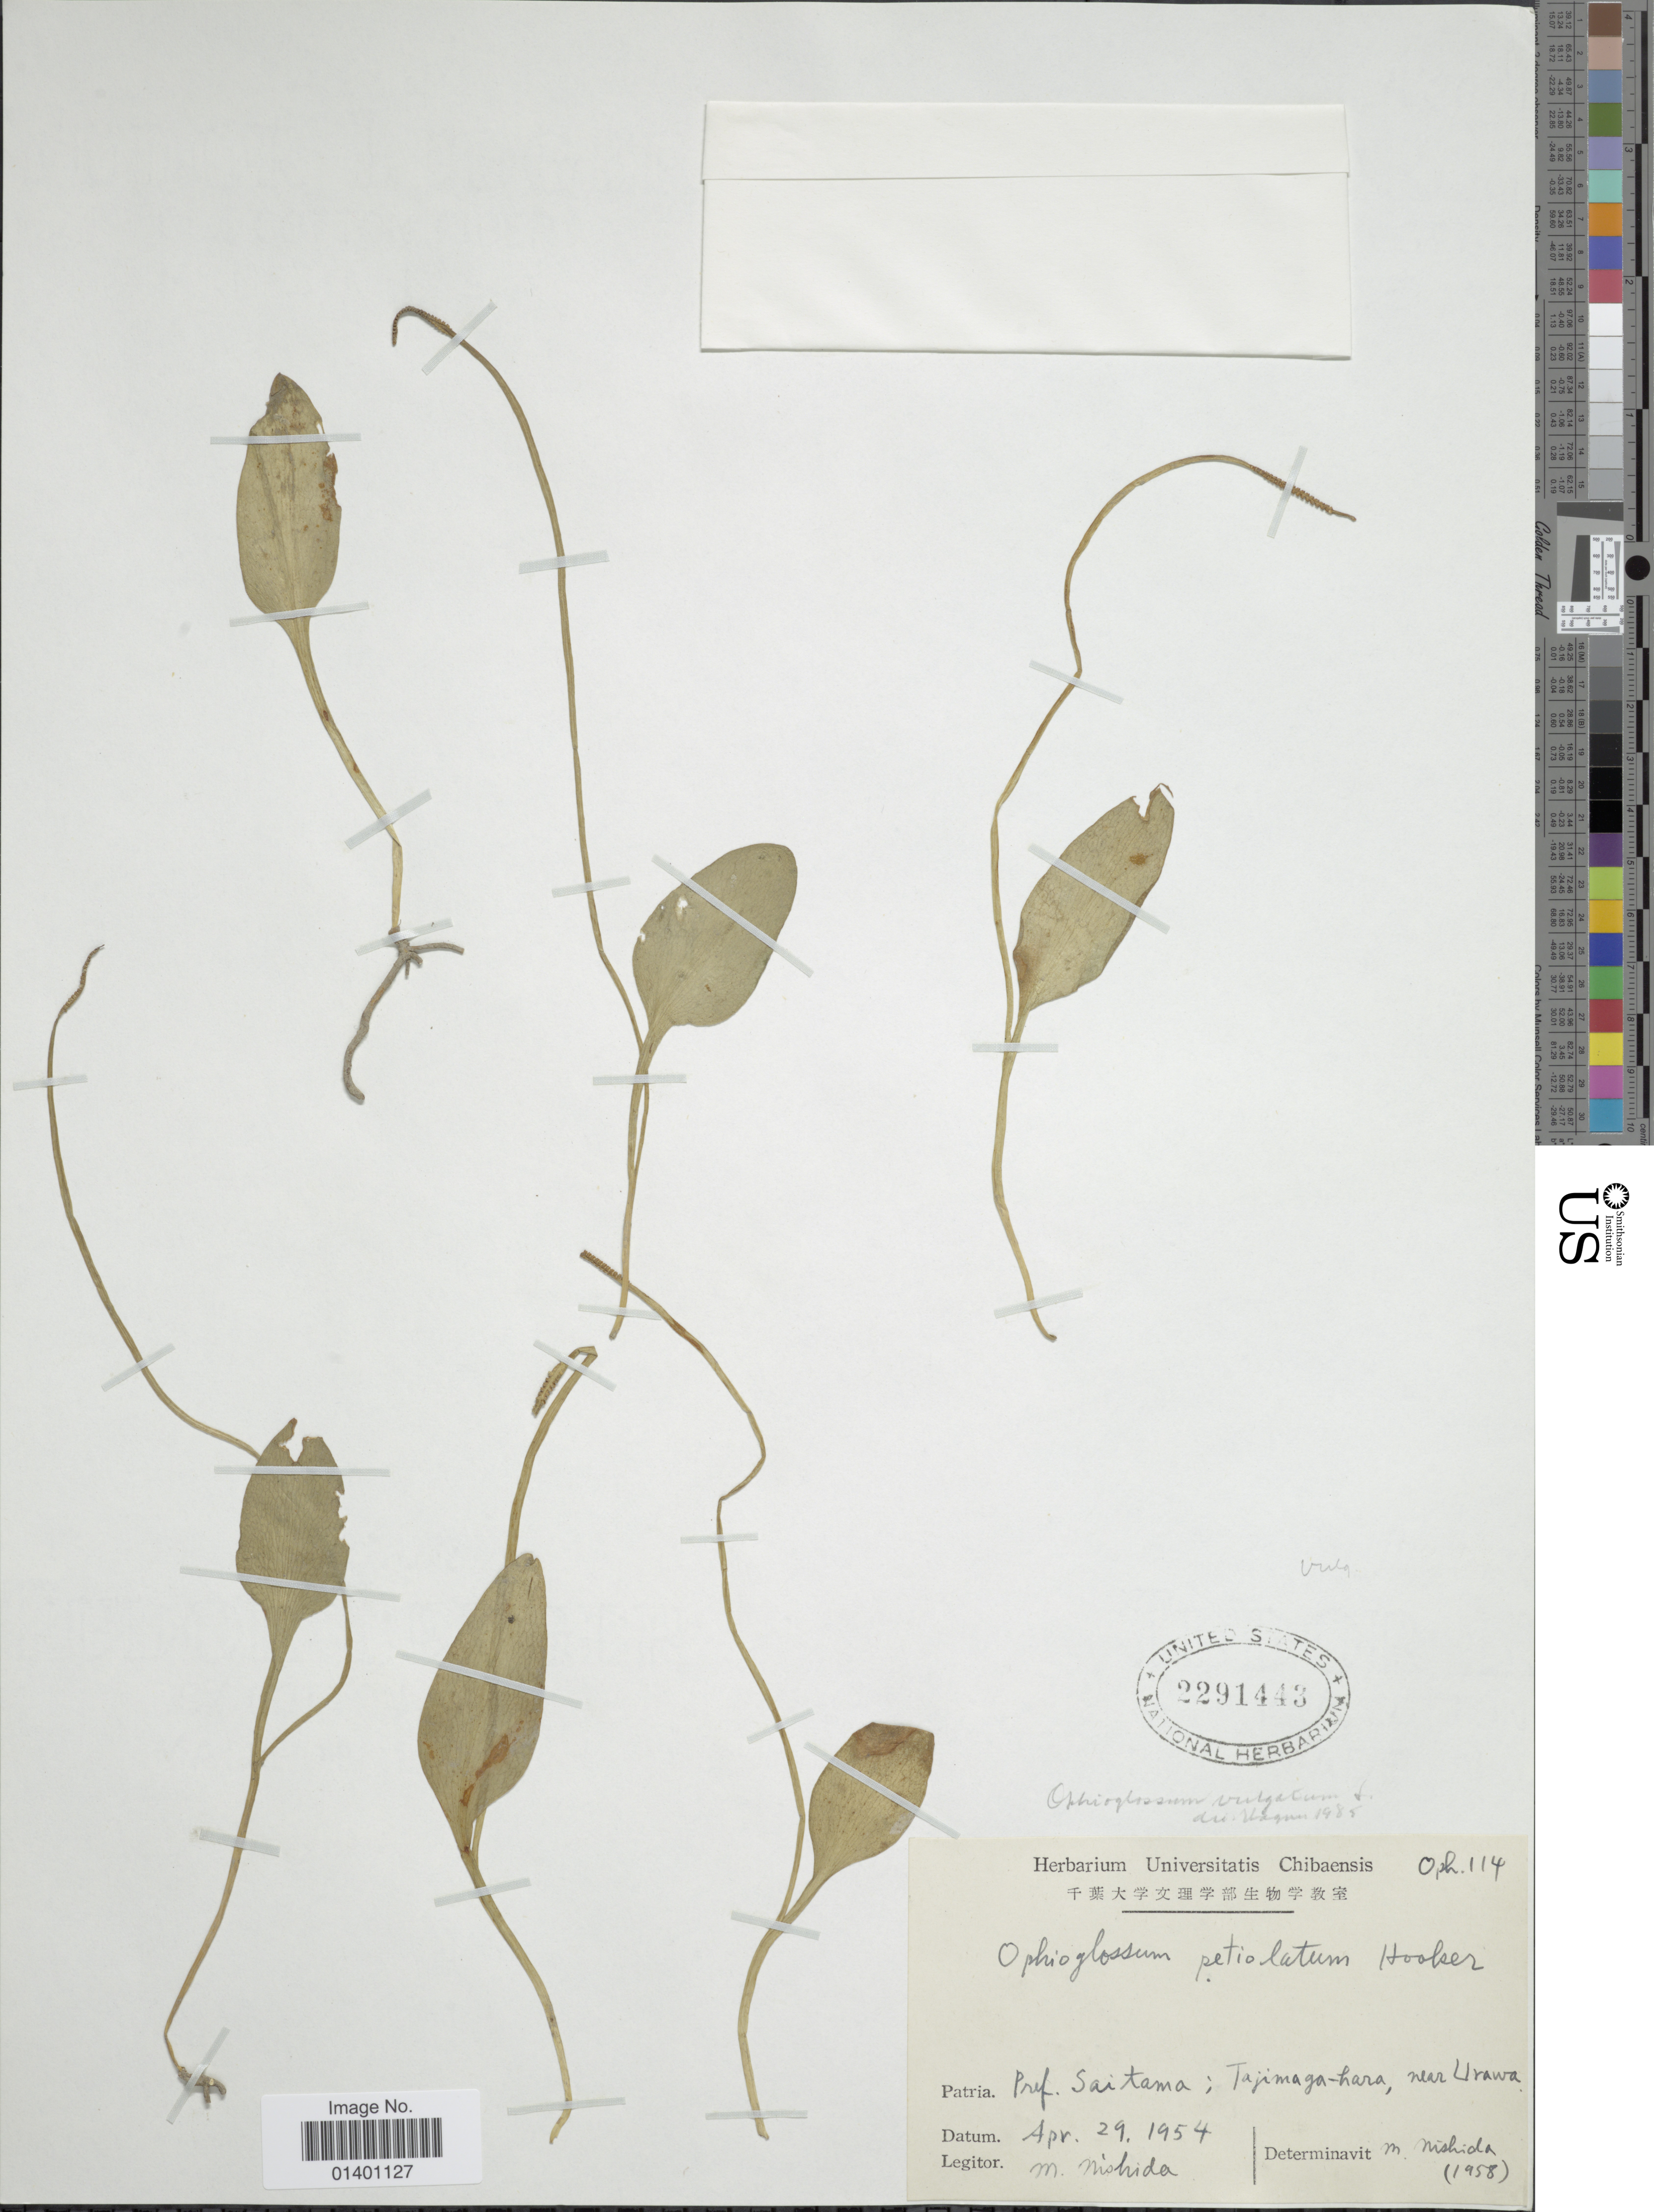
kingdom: Plantae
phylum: Tracheophyta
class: Polypodiopsida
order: Ophioglossales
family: Ophioglossaceae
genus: Ophioglossum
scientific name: Ophioglossum vulgatum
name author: L.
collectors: M. Nishida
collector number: oph. 114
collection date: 1954-04-29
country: Japan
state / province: Saitama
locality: Tajimaga-hara, near Urawa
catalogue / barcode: US 2291443